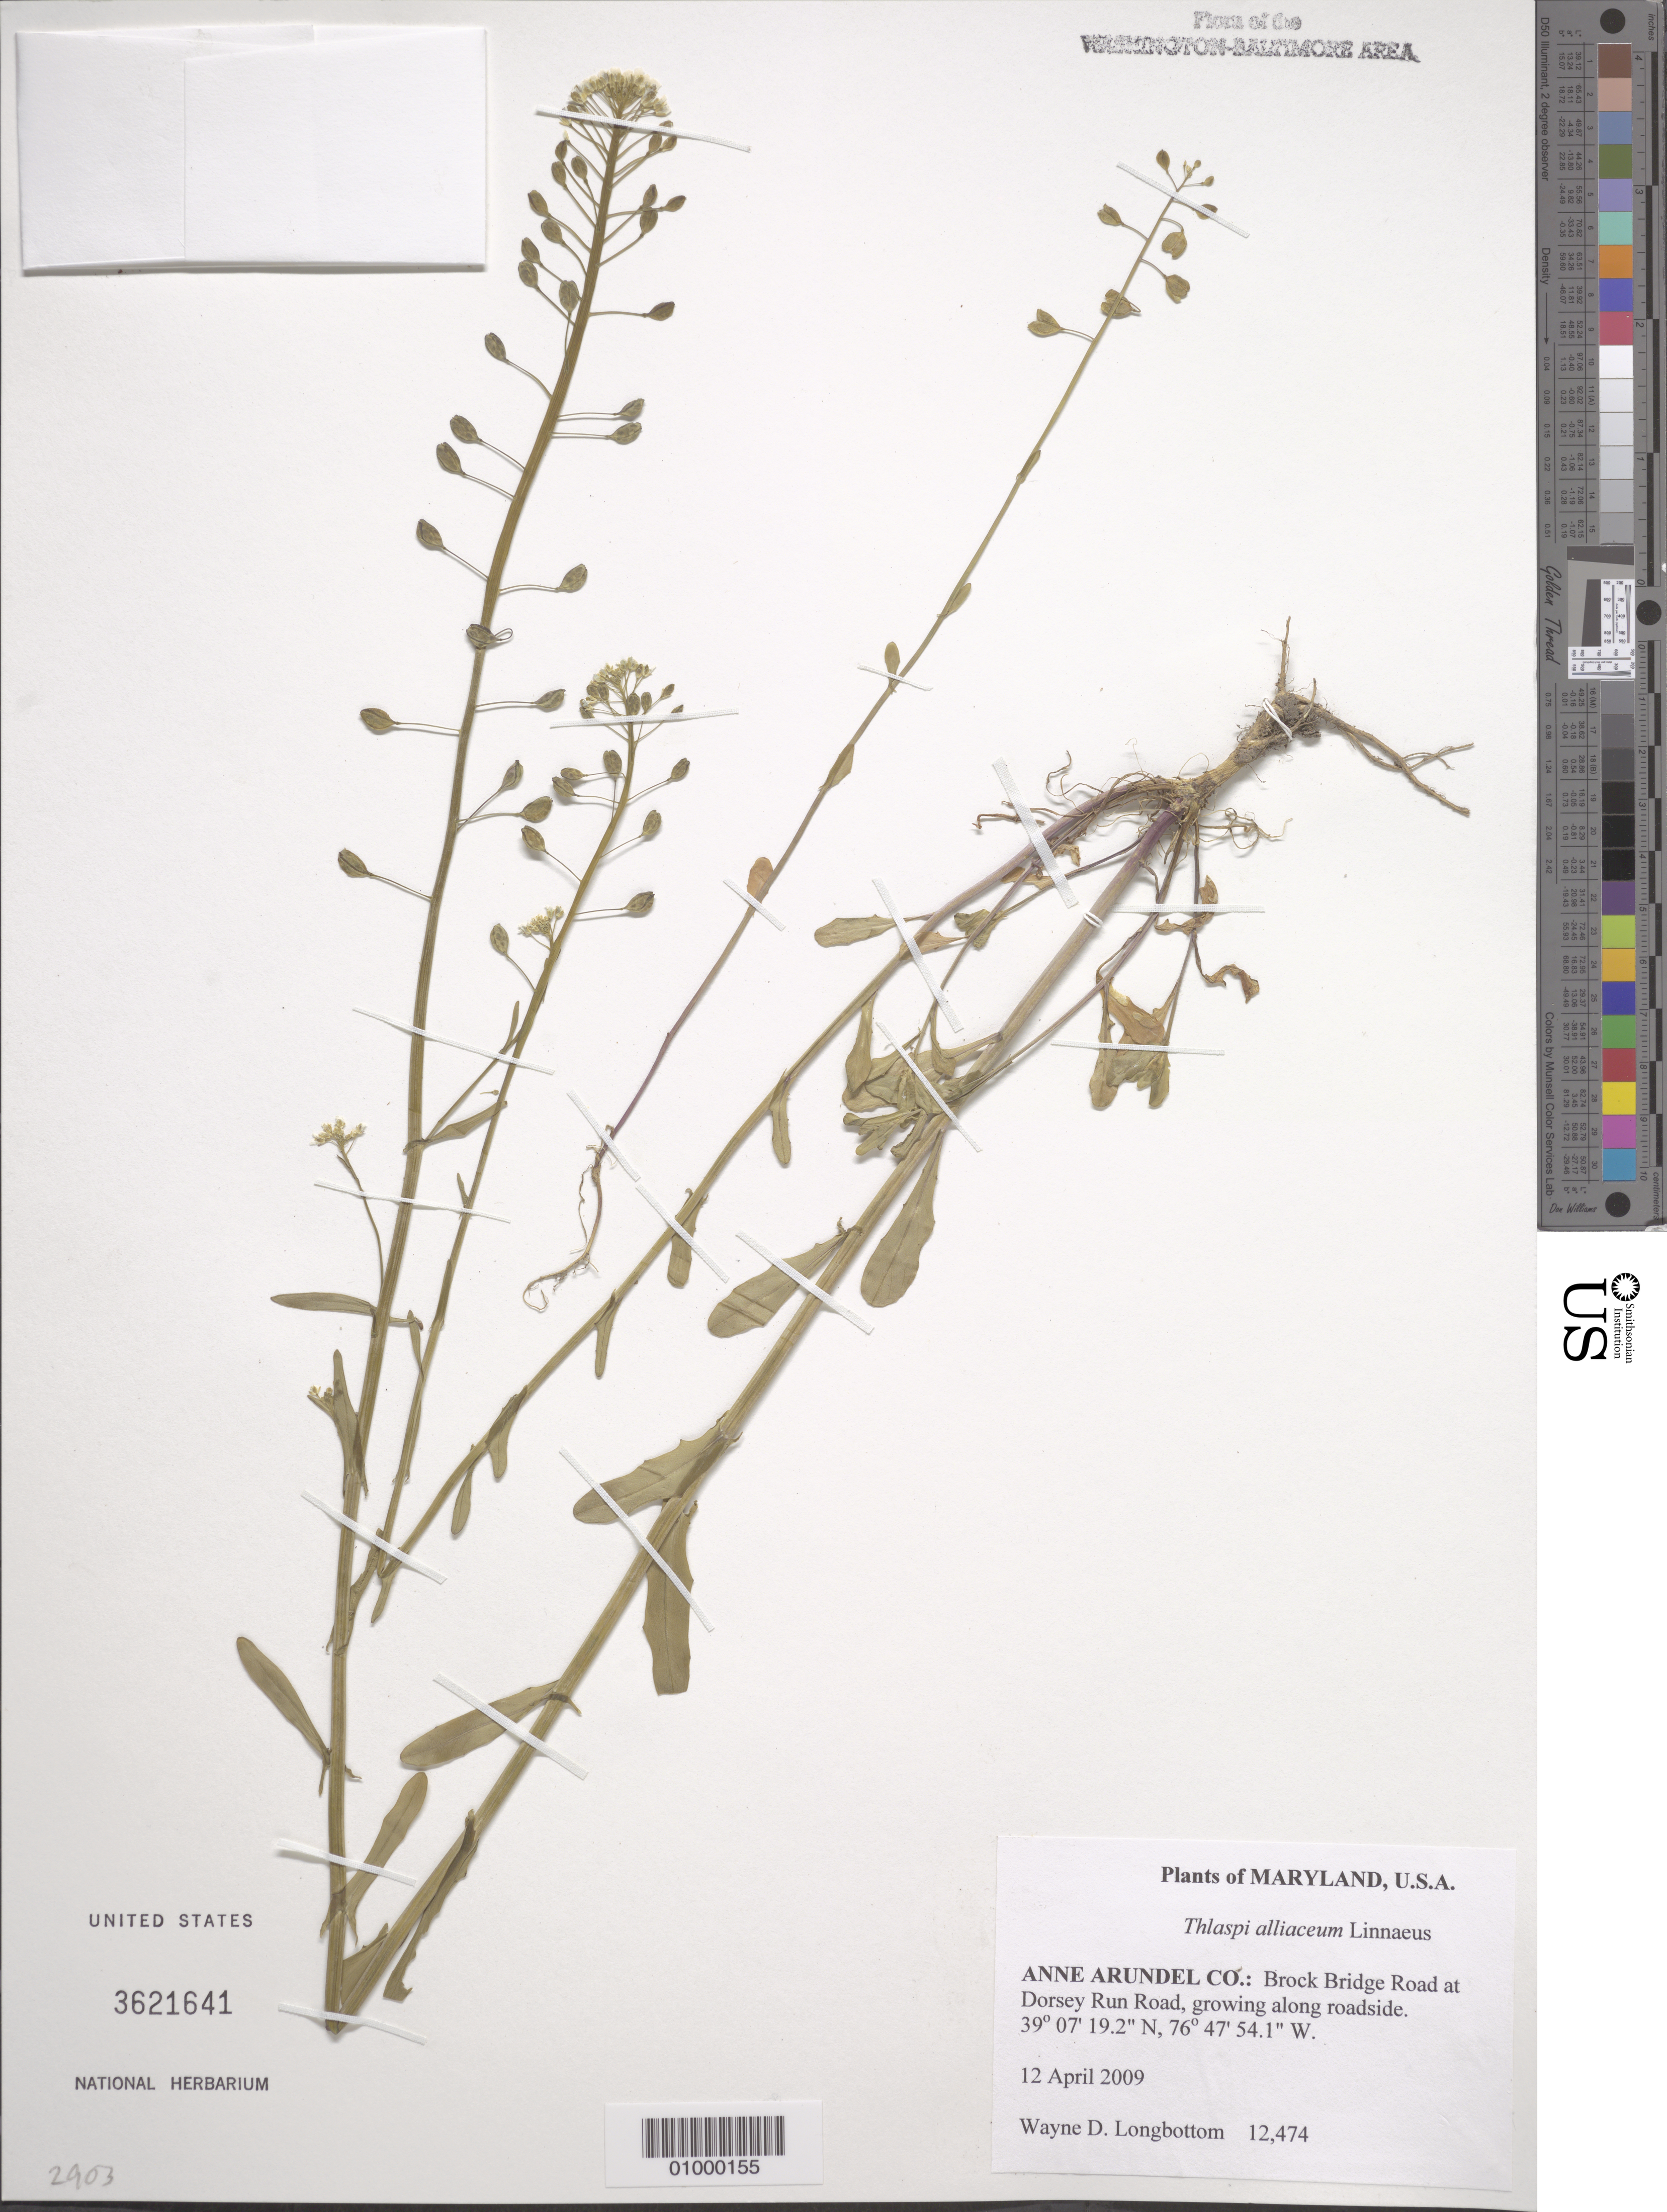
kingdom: Plantae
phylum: Tracheophyta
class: Magnoliopsida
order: Brassicales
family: Brassicaceae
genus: Thlaspi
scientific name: Thlaspi alliaceum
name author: L.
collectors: W. D. Longbottom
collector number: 12474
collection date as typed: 12 April 2009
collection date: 2009-04-12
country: United States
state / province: Maryland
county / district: Anne Arundel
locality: Brock Bridge Road at Dorsey Run Road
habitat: growing along the roadside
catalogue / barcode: US 3621641